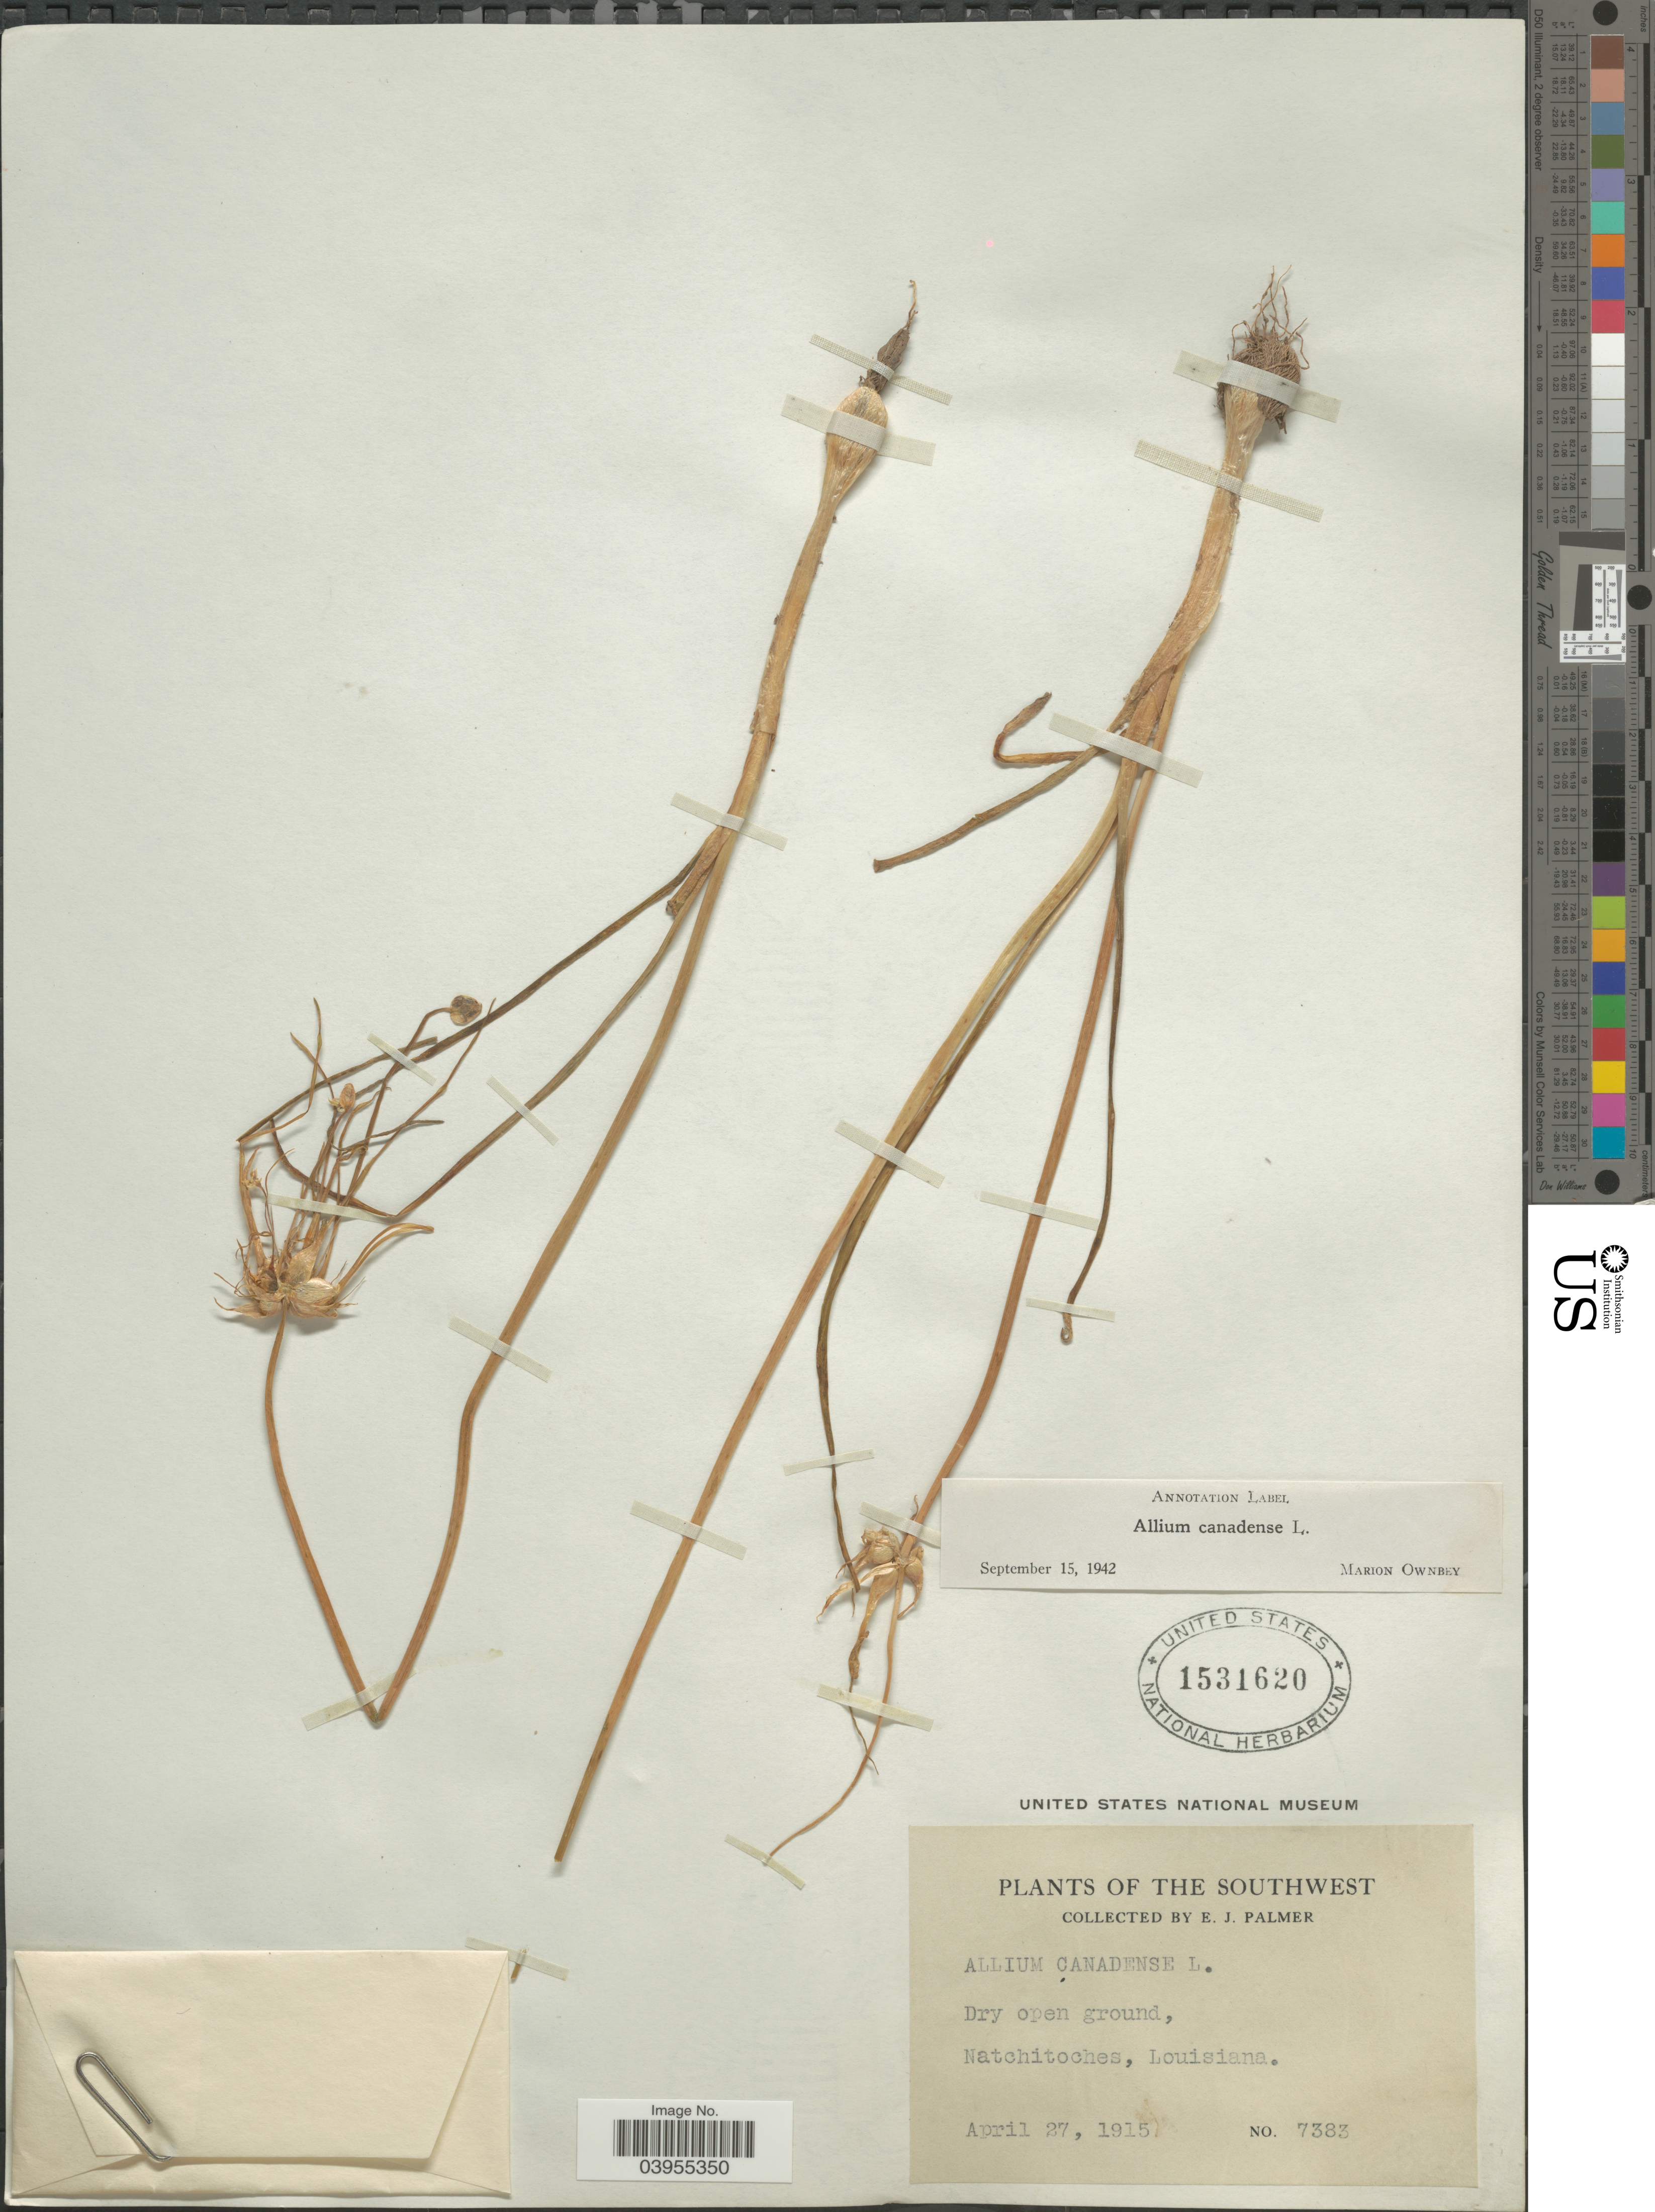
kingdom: Plantae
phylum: Tracheophyta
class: Liliopsida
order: Asparagales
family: Amaryllidaceae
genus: Allium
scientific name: Allium canadense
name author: L.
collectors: E. J. Palmer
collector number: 7383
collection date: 1915-04-27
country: United States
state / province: Louisiana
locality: The Southwest. Natchitoches.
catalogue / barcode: US 1531620